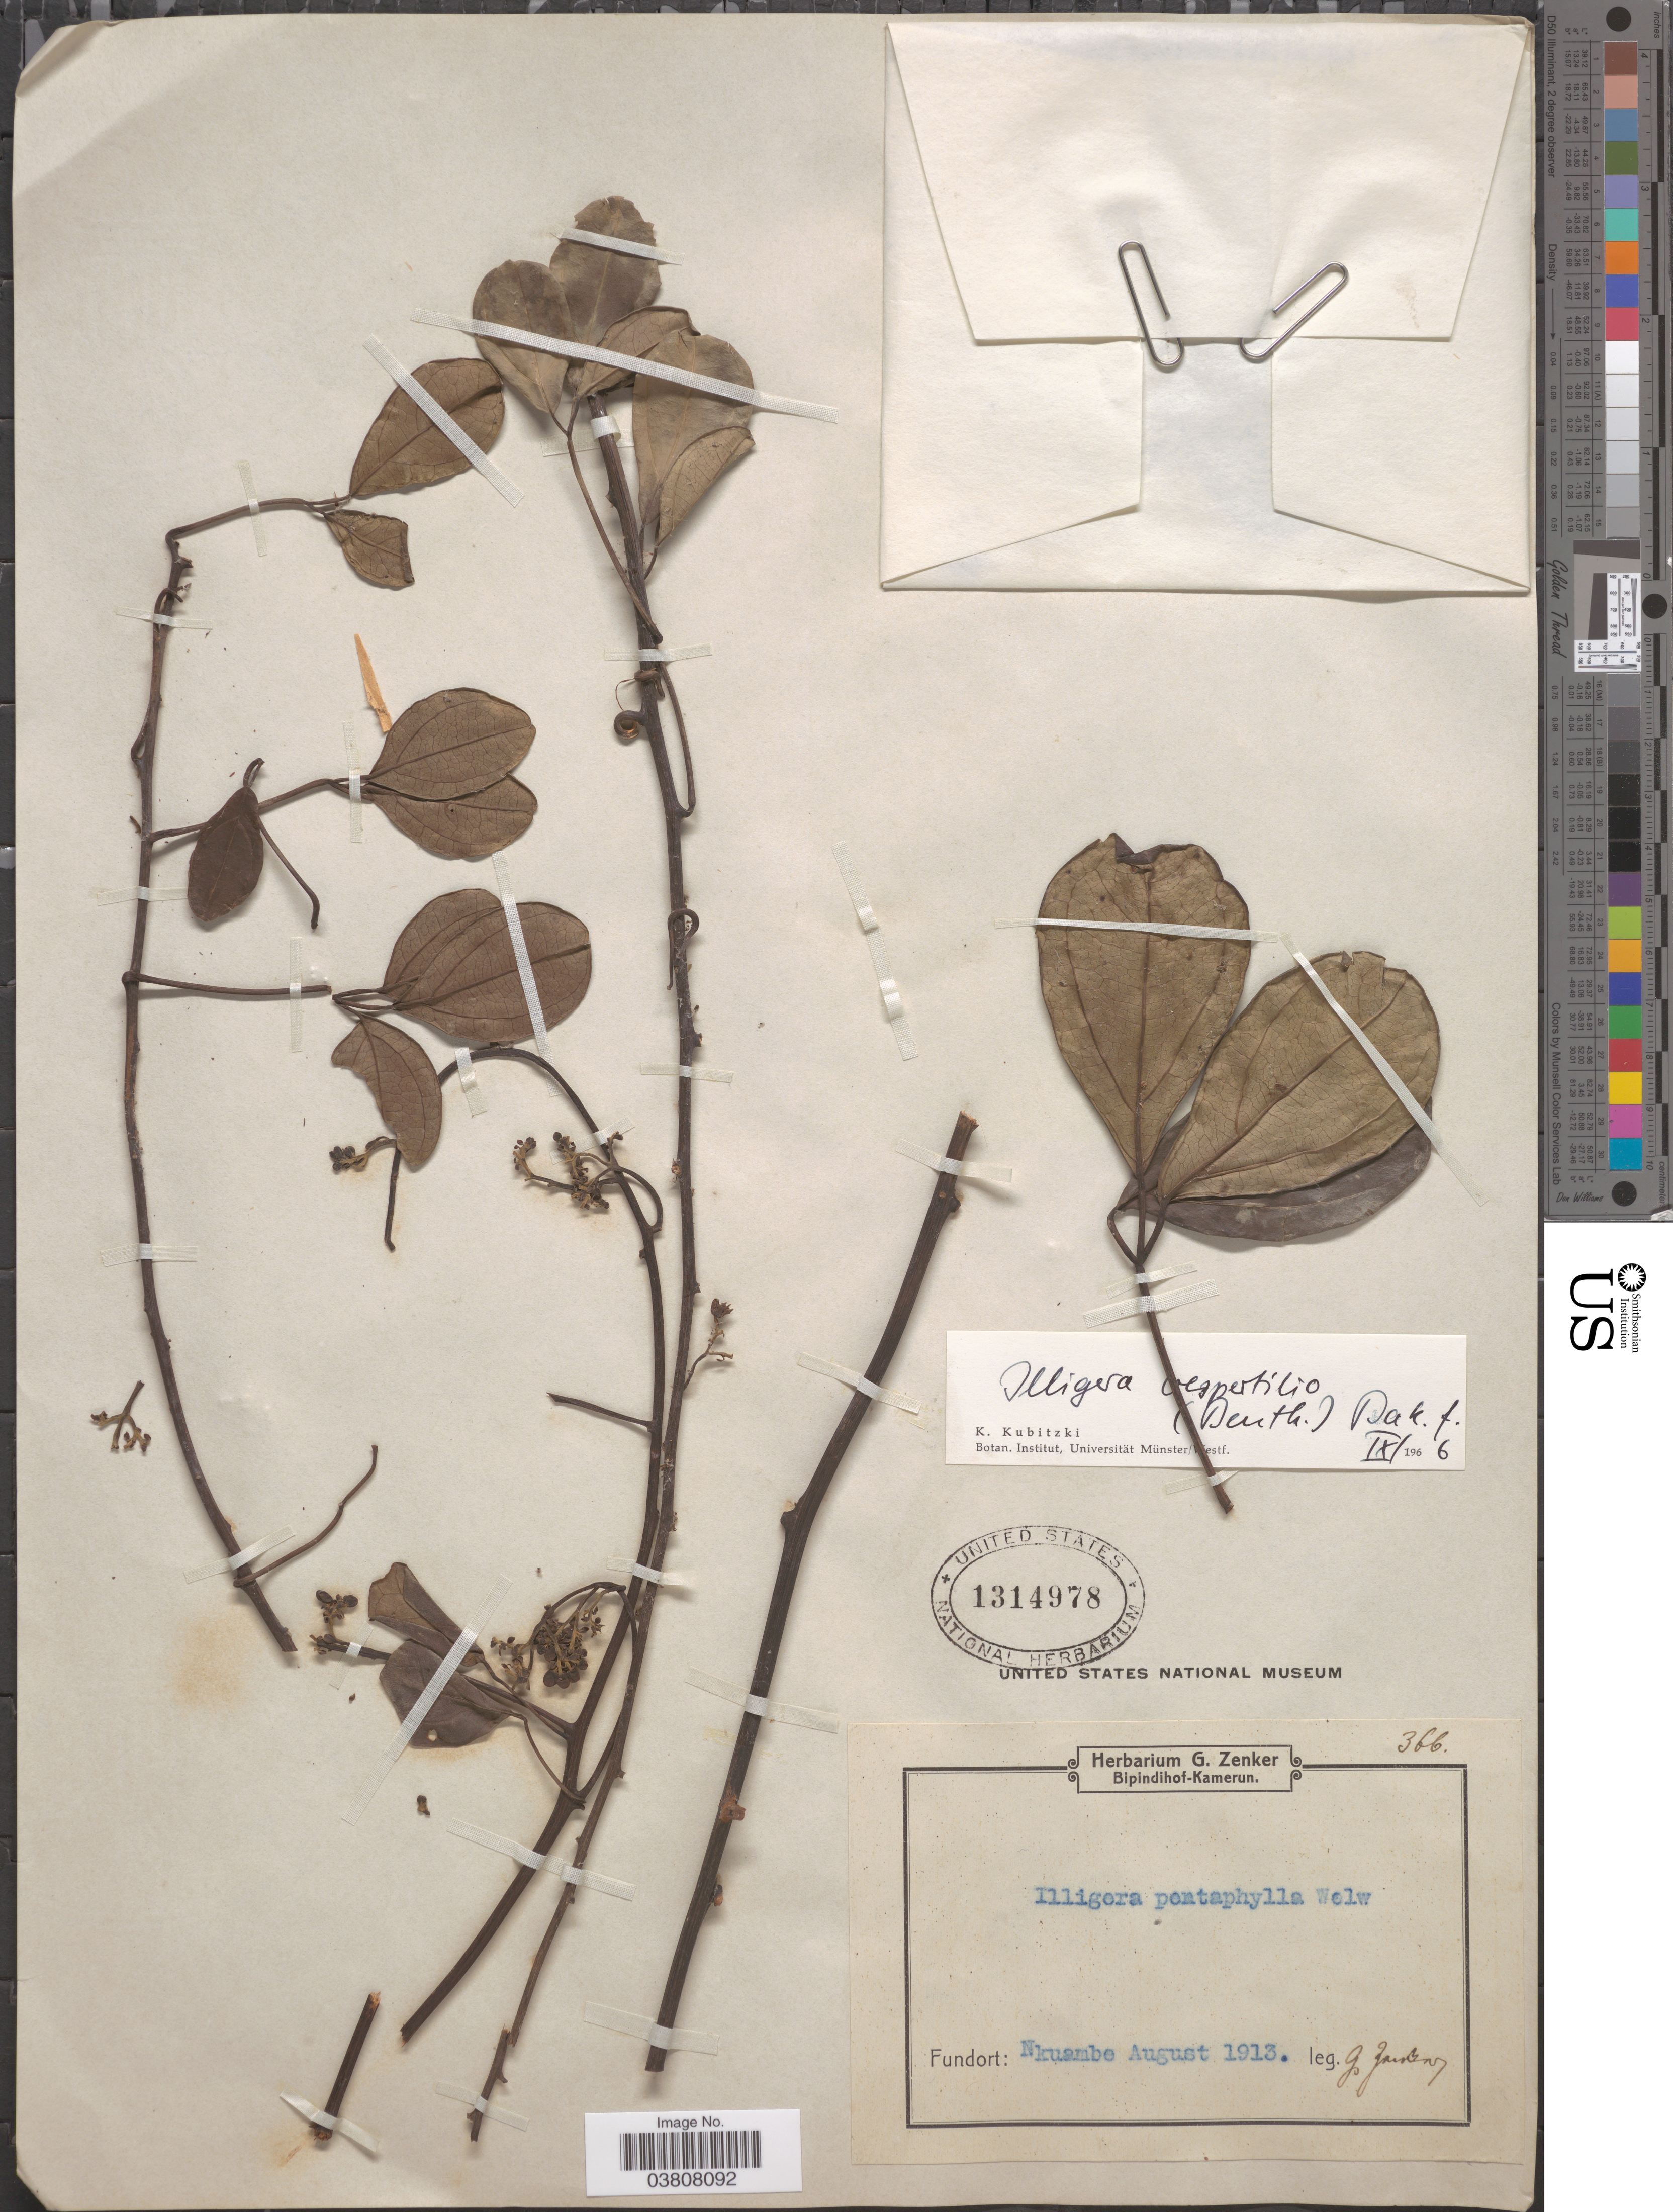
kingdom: Plantae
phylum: Tracheophyta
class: Magnoliopsida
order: Laurales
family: Hernandiaceae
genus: Illigera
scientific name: Illigera pentaphylla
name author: Welw.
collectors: G. A. Zenker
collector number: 366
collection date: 1913-08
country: Cameroon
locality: Nkuambe.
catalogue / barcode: US 1314978